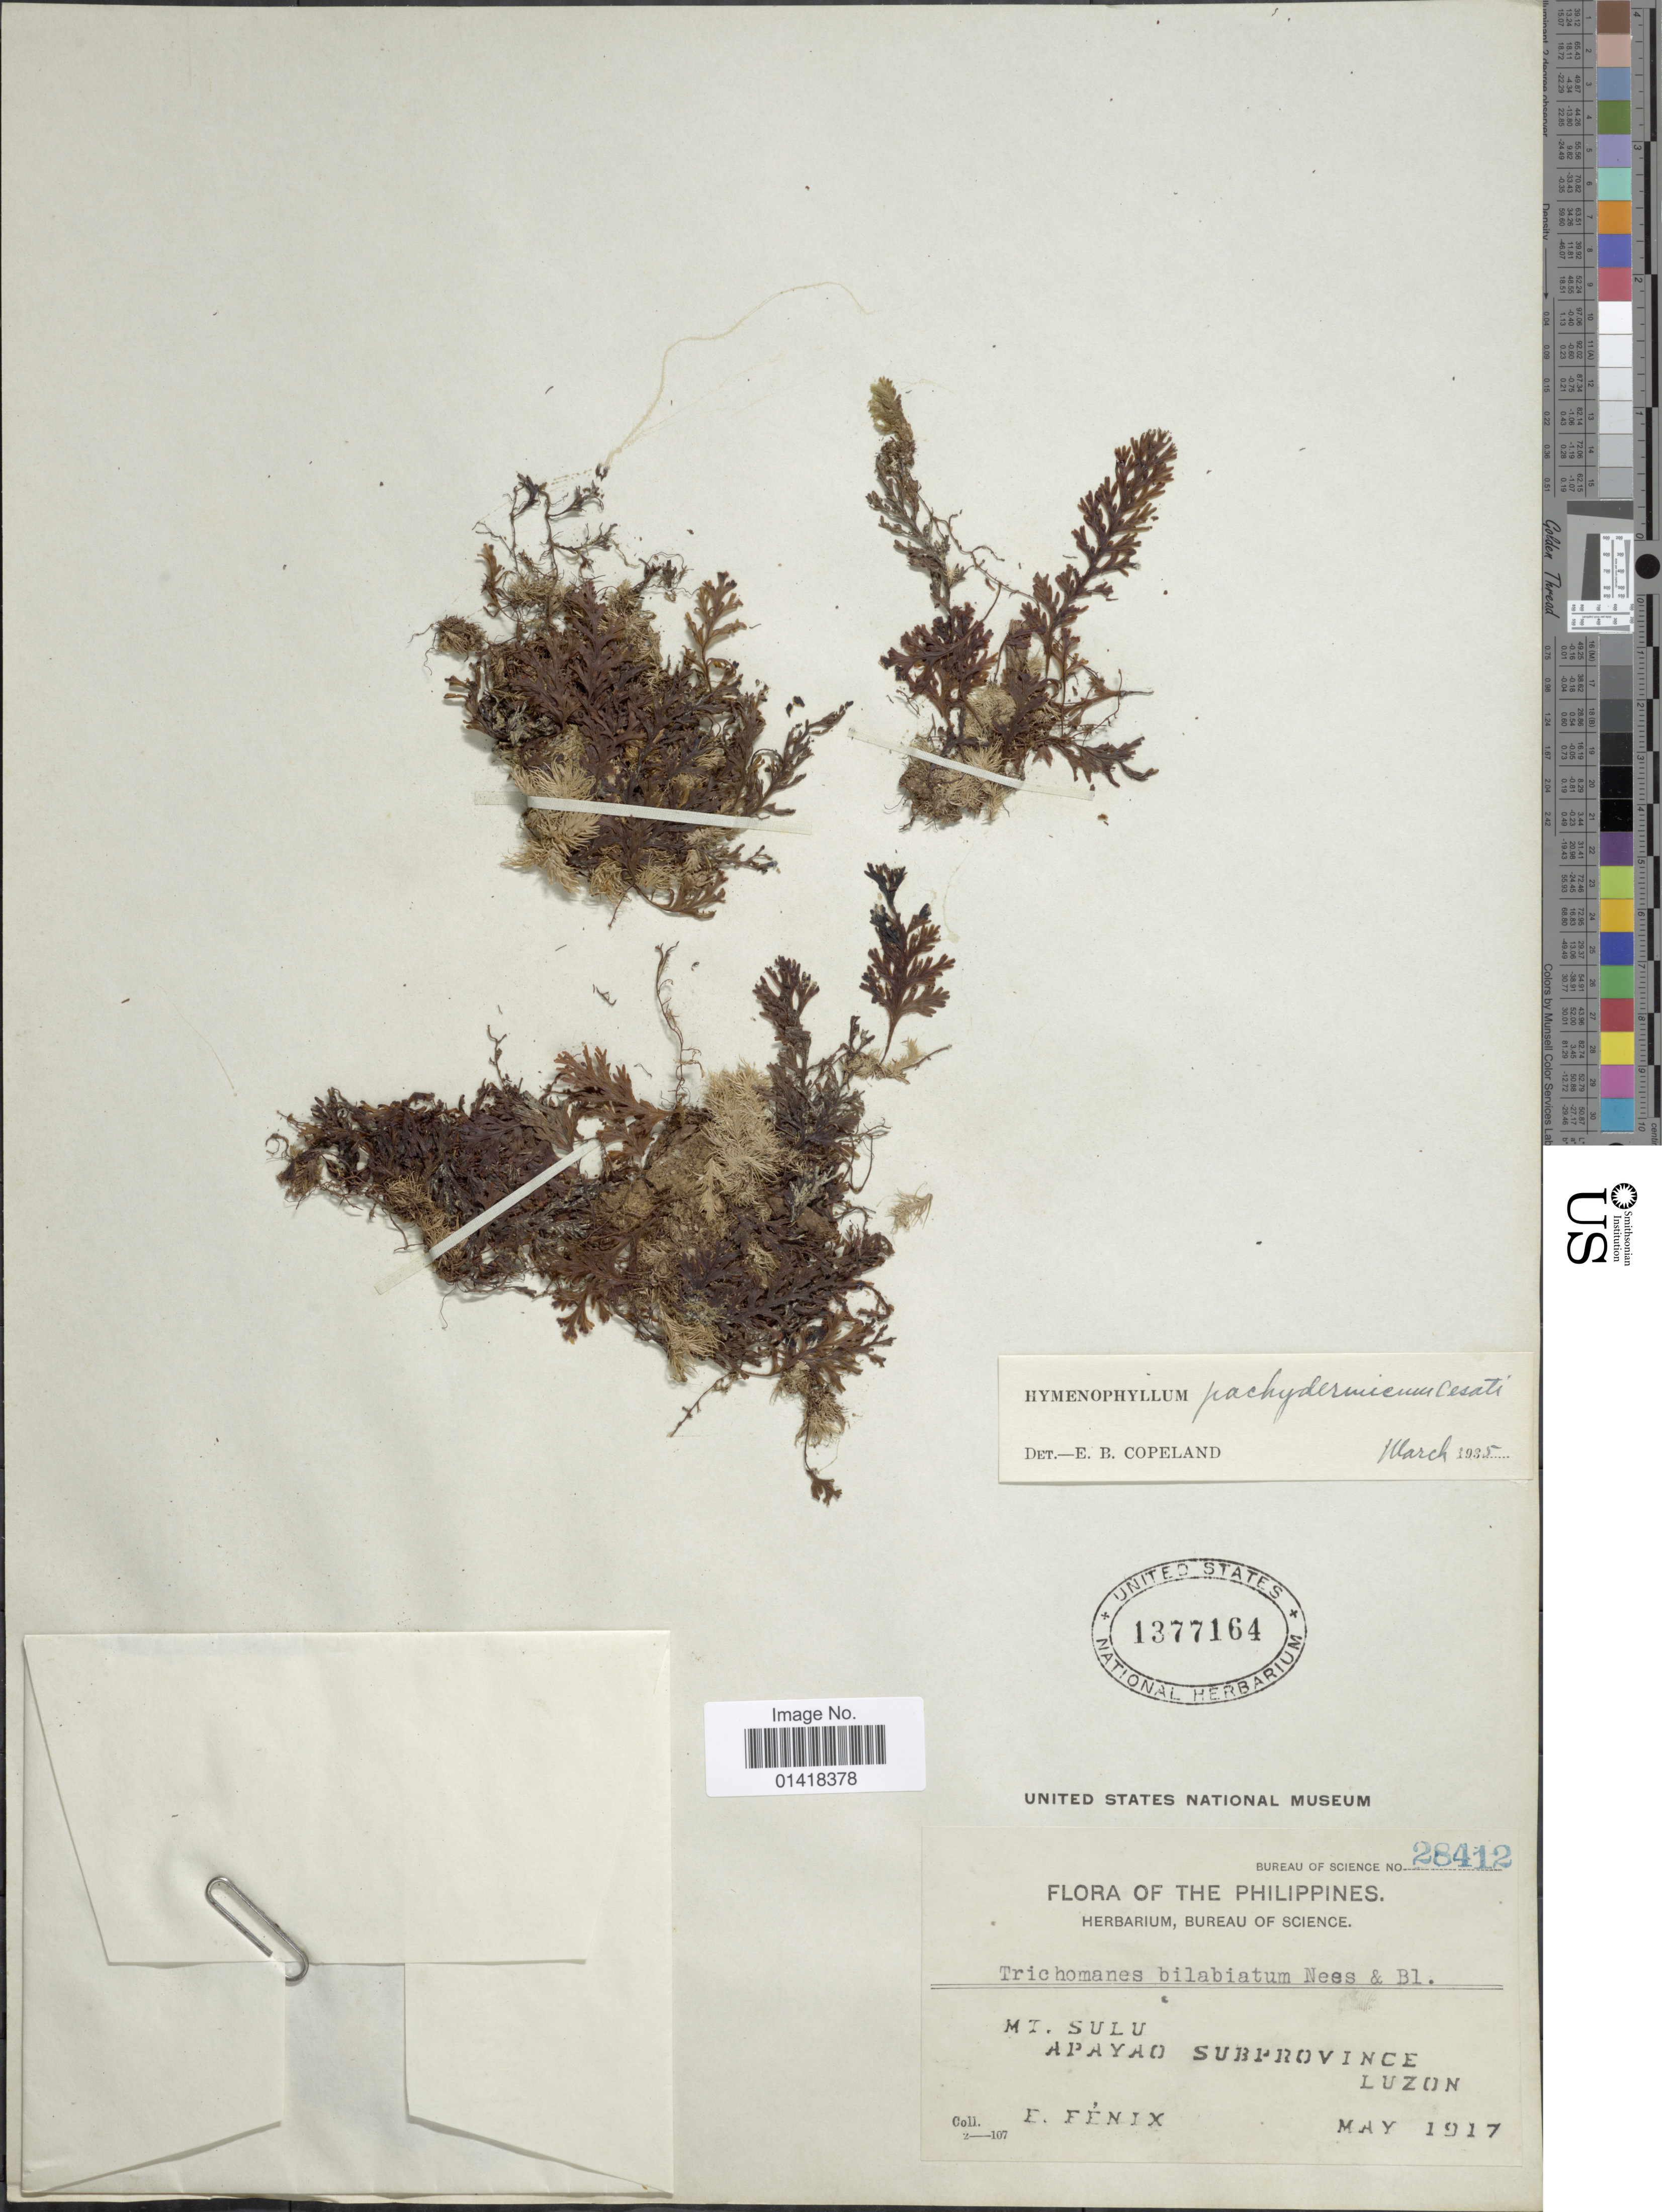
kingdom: Plantae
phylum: Tracheophyta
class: Polypodiopsida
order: Hymenophyllales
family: Hymenophyllaceae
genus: Hymenophyllum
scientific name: Hymenophyllum pachydermicum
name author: Ces.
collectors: E. Fenix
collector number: Bureau of Science 28412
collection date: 1917-05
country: Philippines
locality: Mt. Sulu, Apayao Subprovince. Luzon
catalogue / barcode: US 1377164